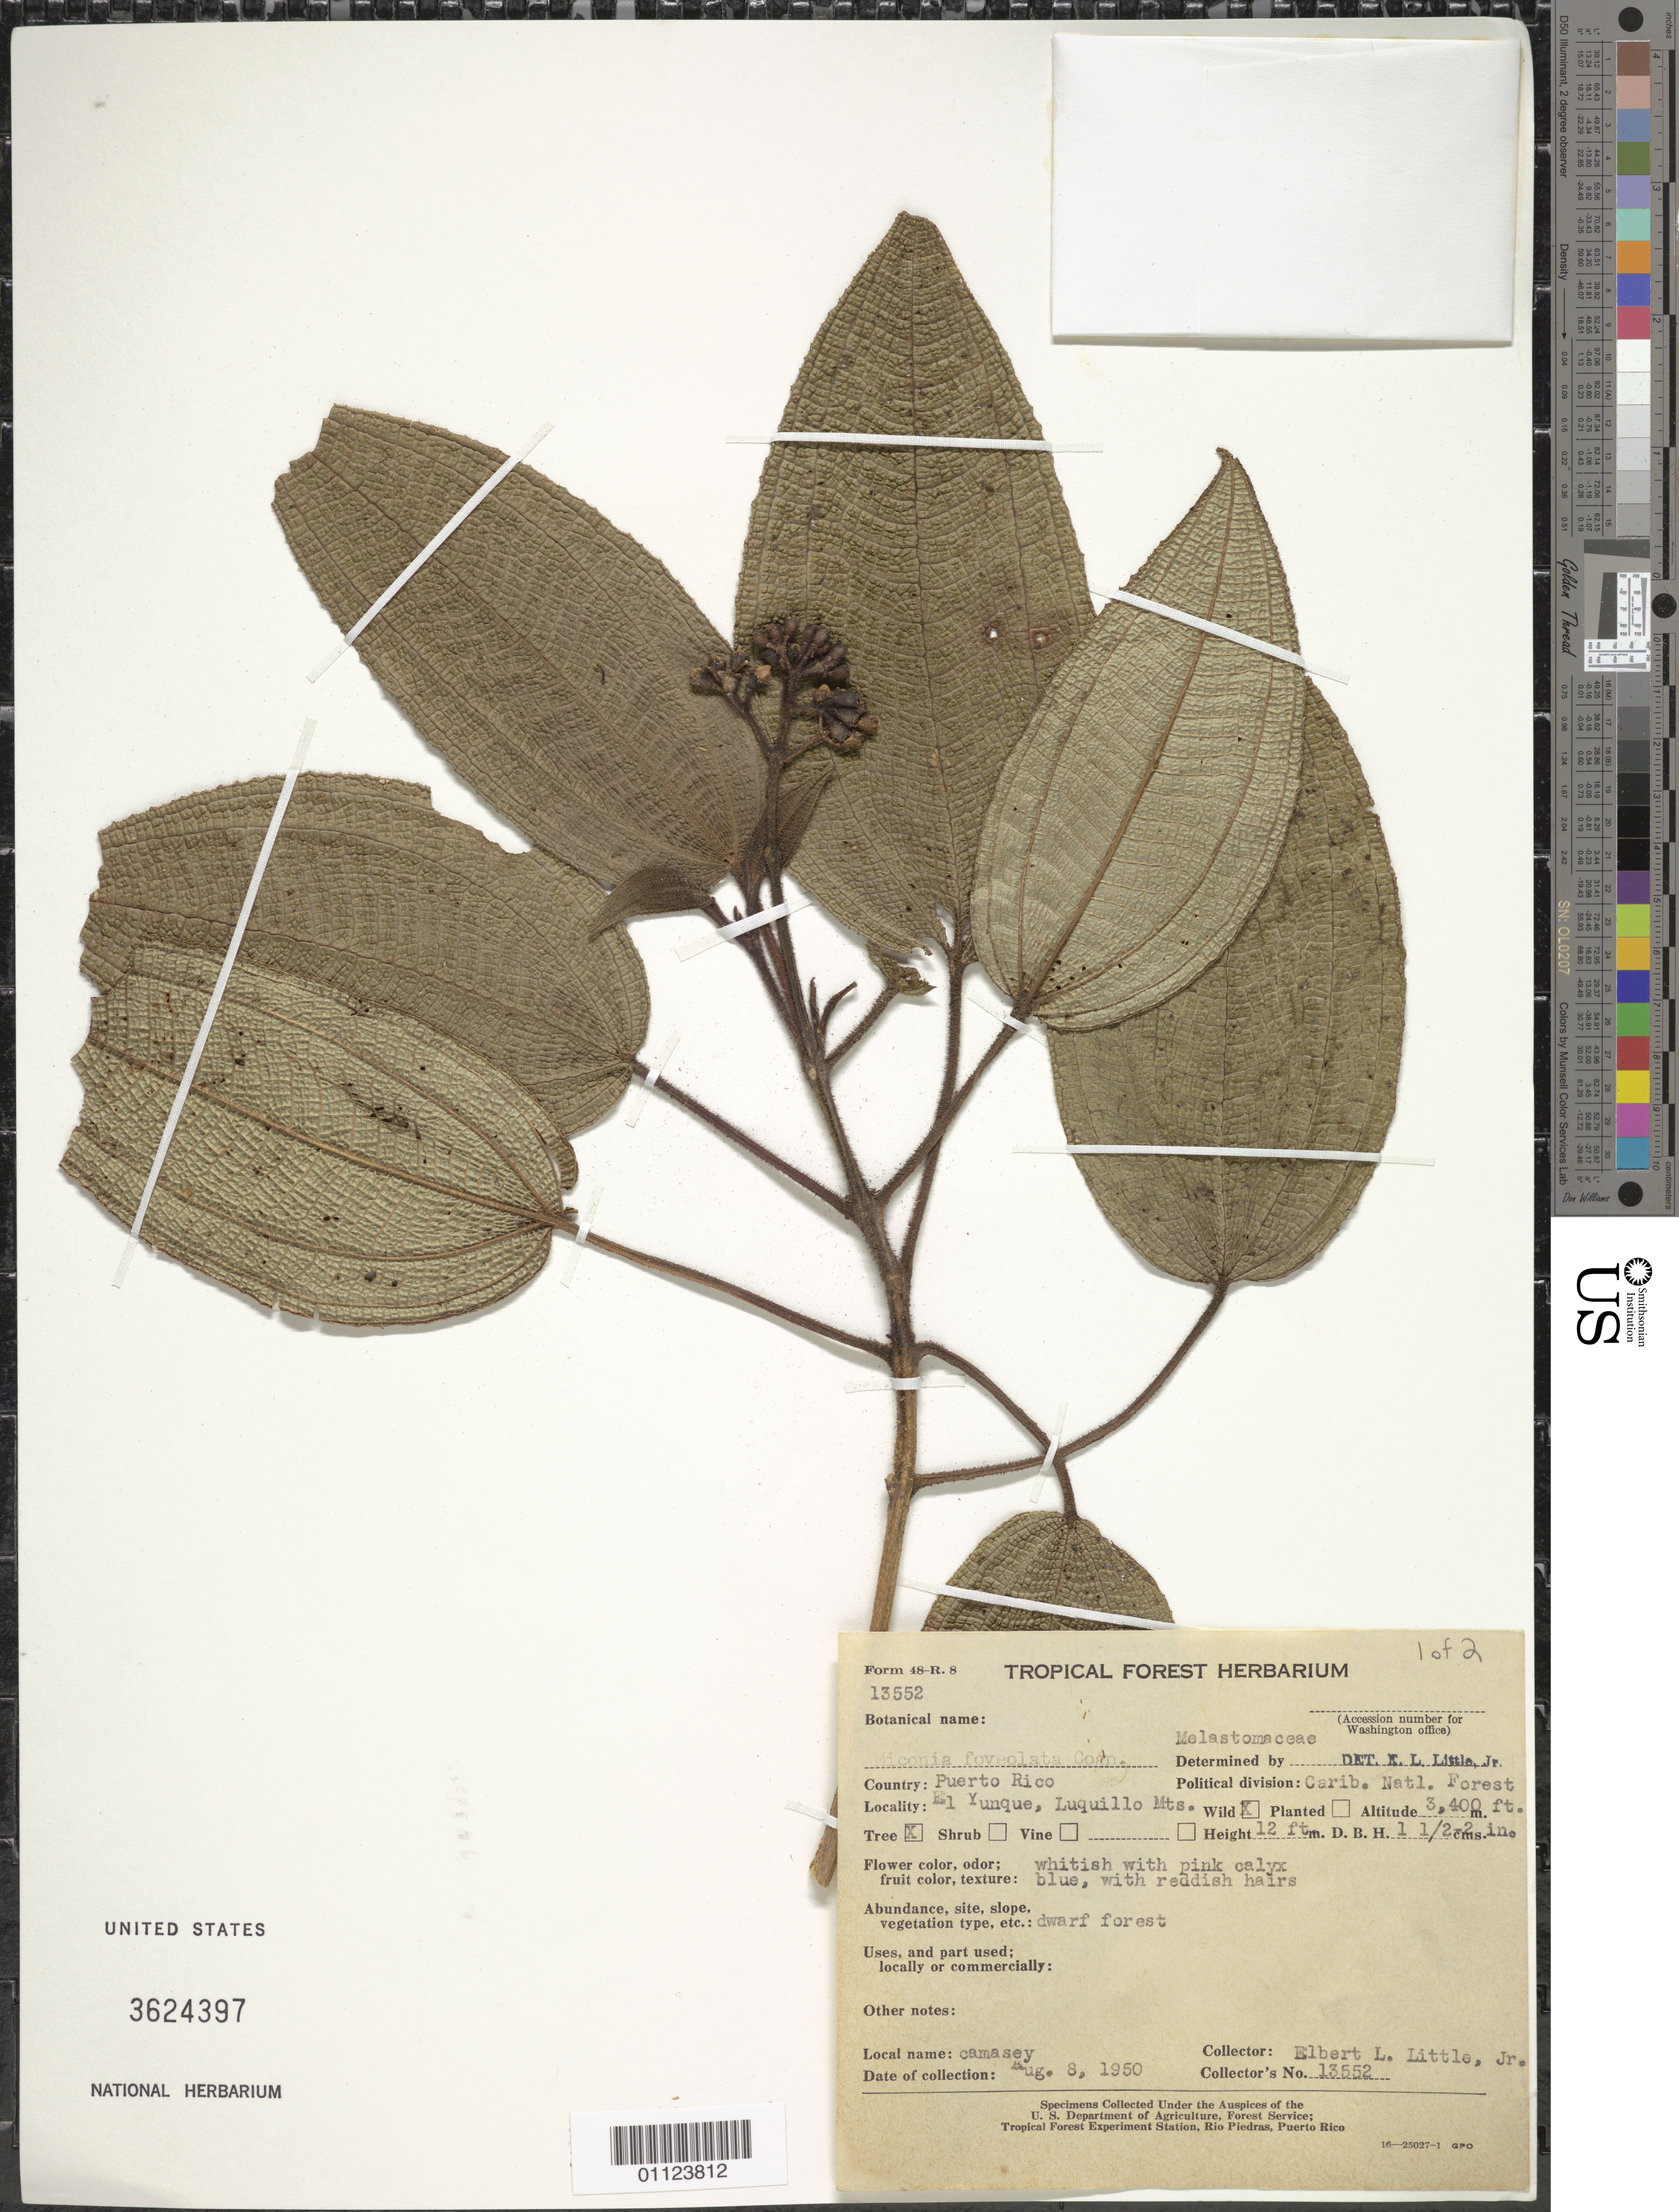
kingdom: Plantae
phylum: Tracheophyta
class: Magnoliopsida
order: Myrtales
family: Melastomataceae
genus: Miconia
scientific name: Miconia foveolata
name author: Cogn.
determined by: Little, Elbert L., Jr., (FSSR), United States Department of Agriculture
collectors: E. L. Little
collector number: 13552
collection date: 1950-08-08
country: Puerto Rico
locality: Carib. National Forest, E. Yunque, Luquillo Mts.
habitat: Dwarf forest.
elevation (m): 1036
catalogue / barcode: US 3624397